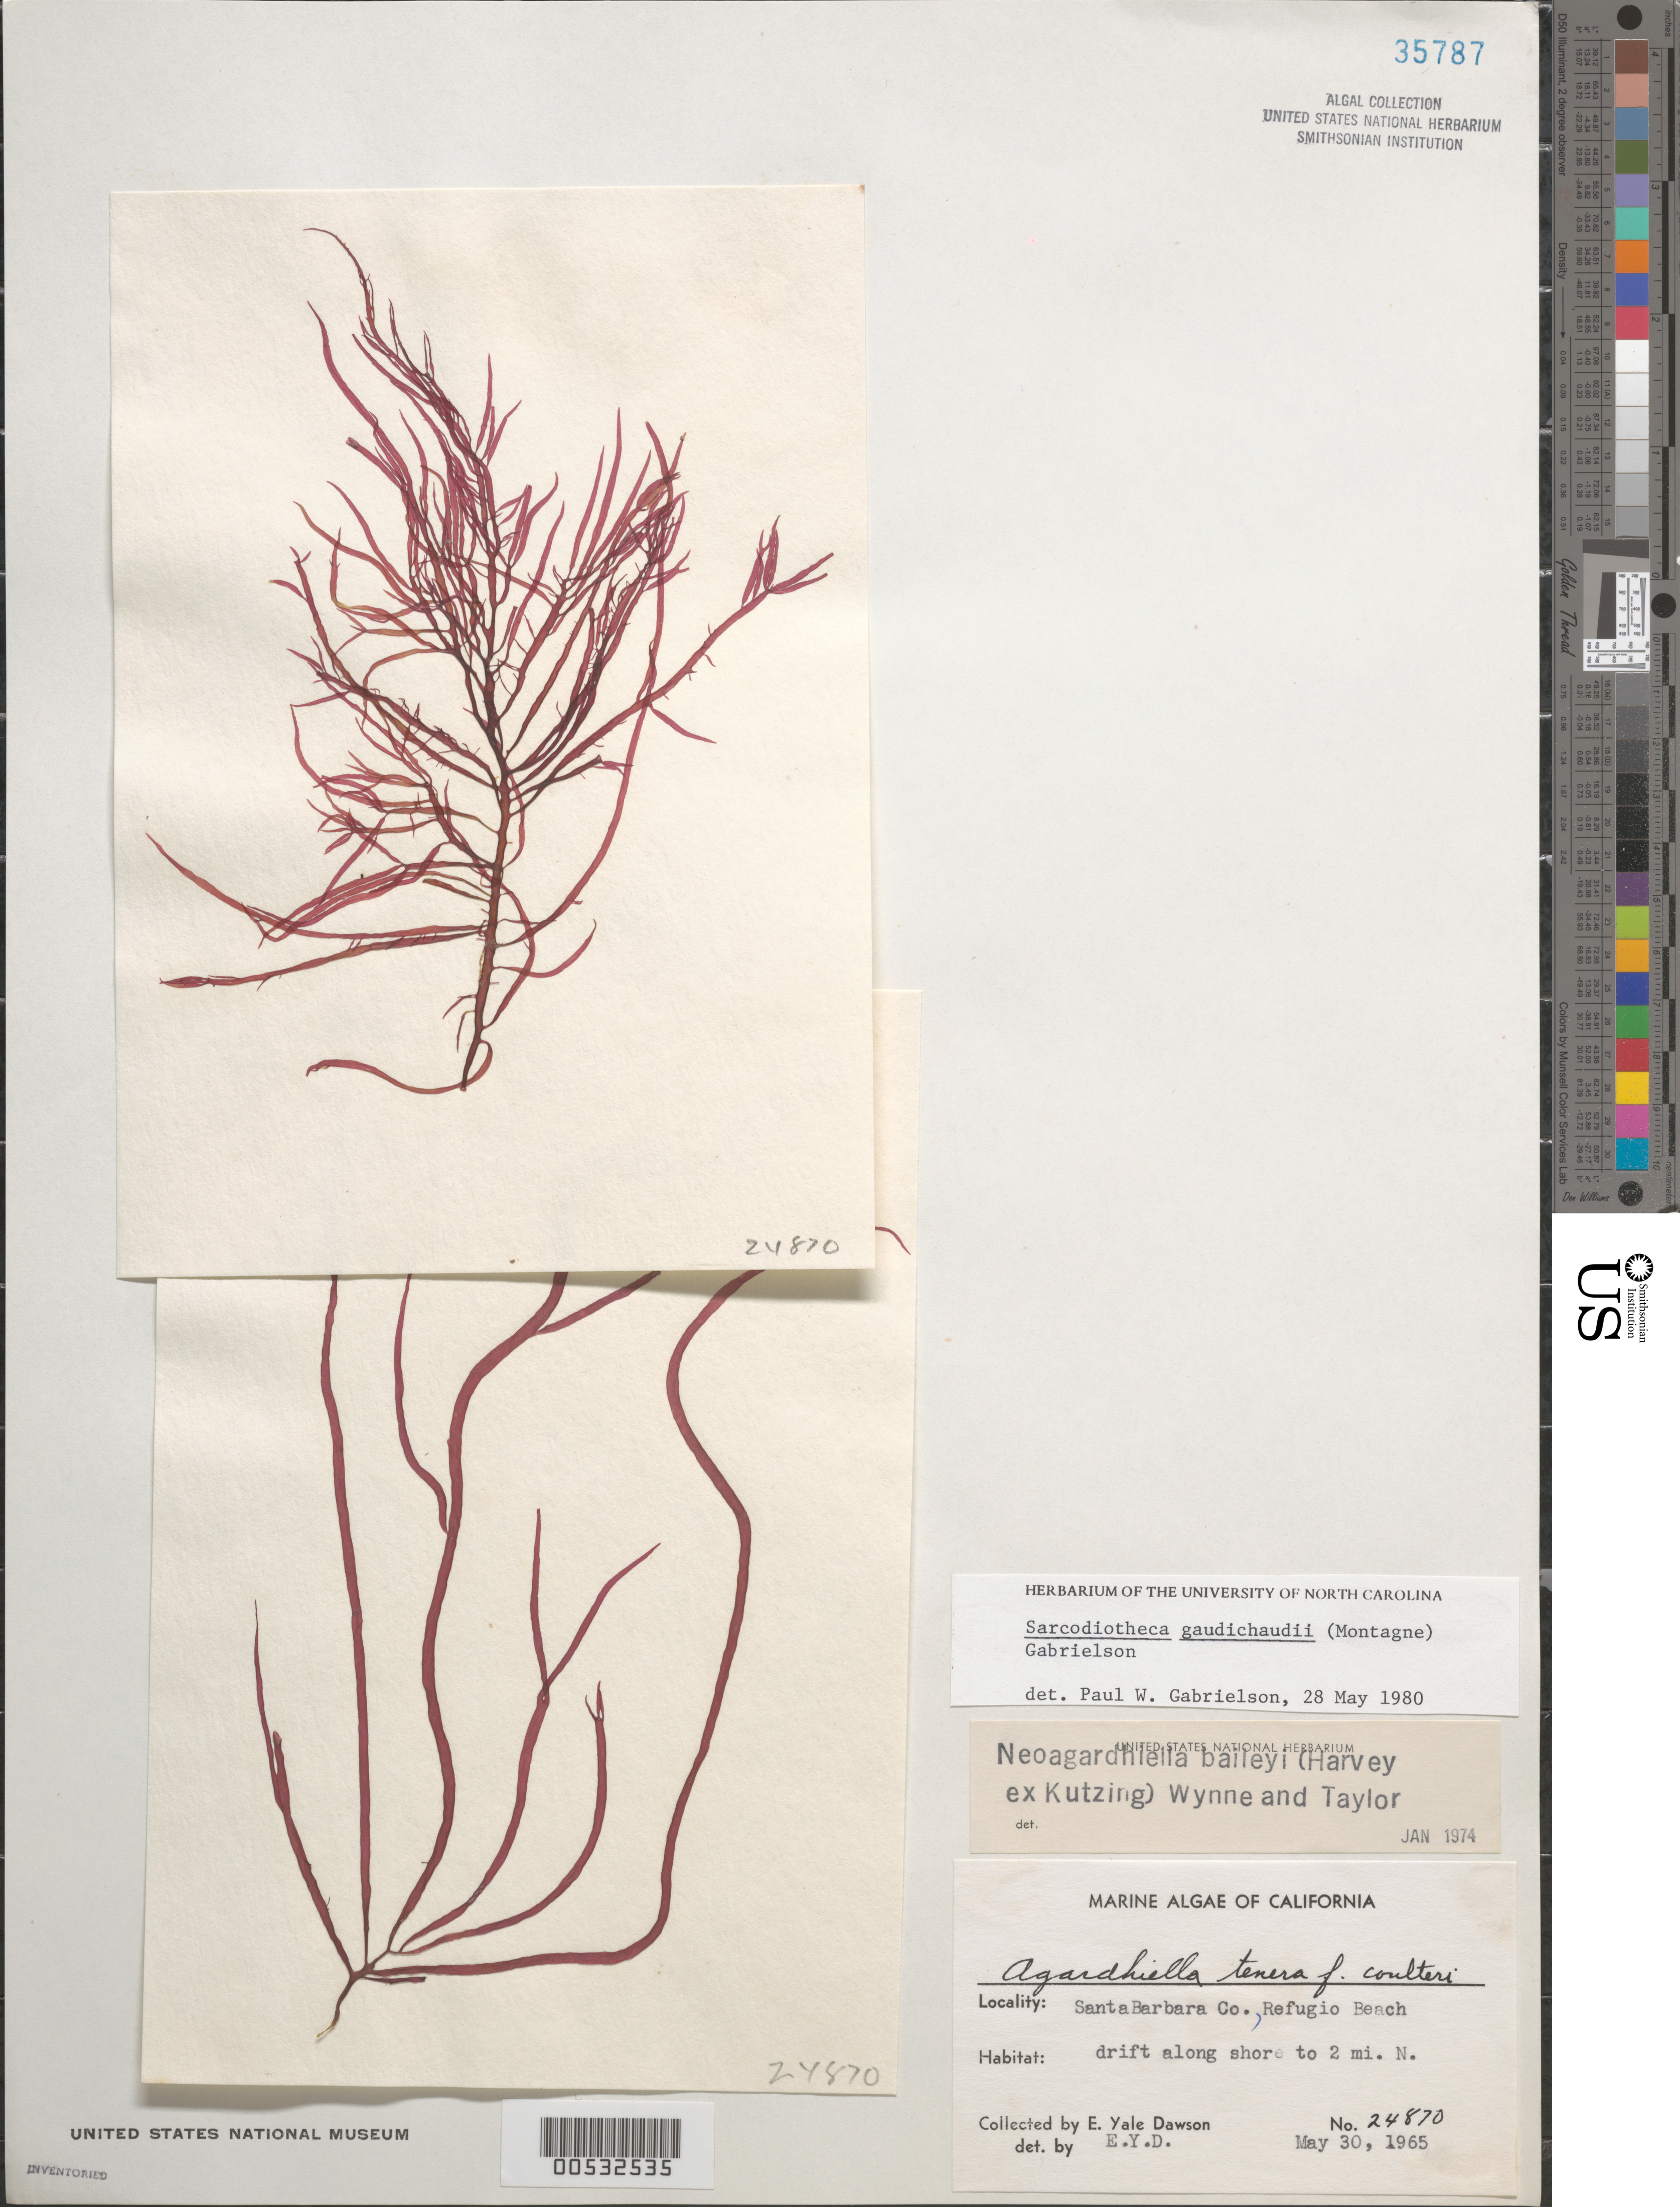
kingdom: Plantae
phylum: Rhodophyta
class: Florideophyceae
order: Gigartinales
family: Solieriaceae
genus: Sarcodiotheca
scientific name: Sarcodiotheca gaudichaudii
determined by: Gabrielson, P. W.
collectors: E. Y. Dawson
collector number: EYD 24870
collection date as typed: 30 May 1965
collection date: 1965-05-30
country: United States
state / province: California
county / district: Santa Barbara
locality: Refugio Beach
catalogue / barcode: US 35787